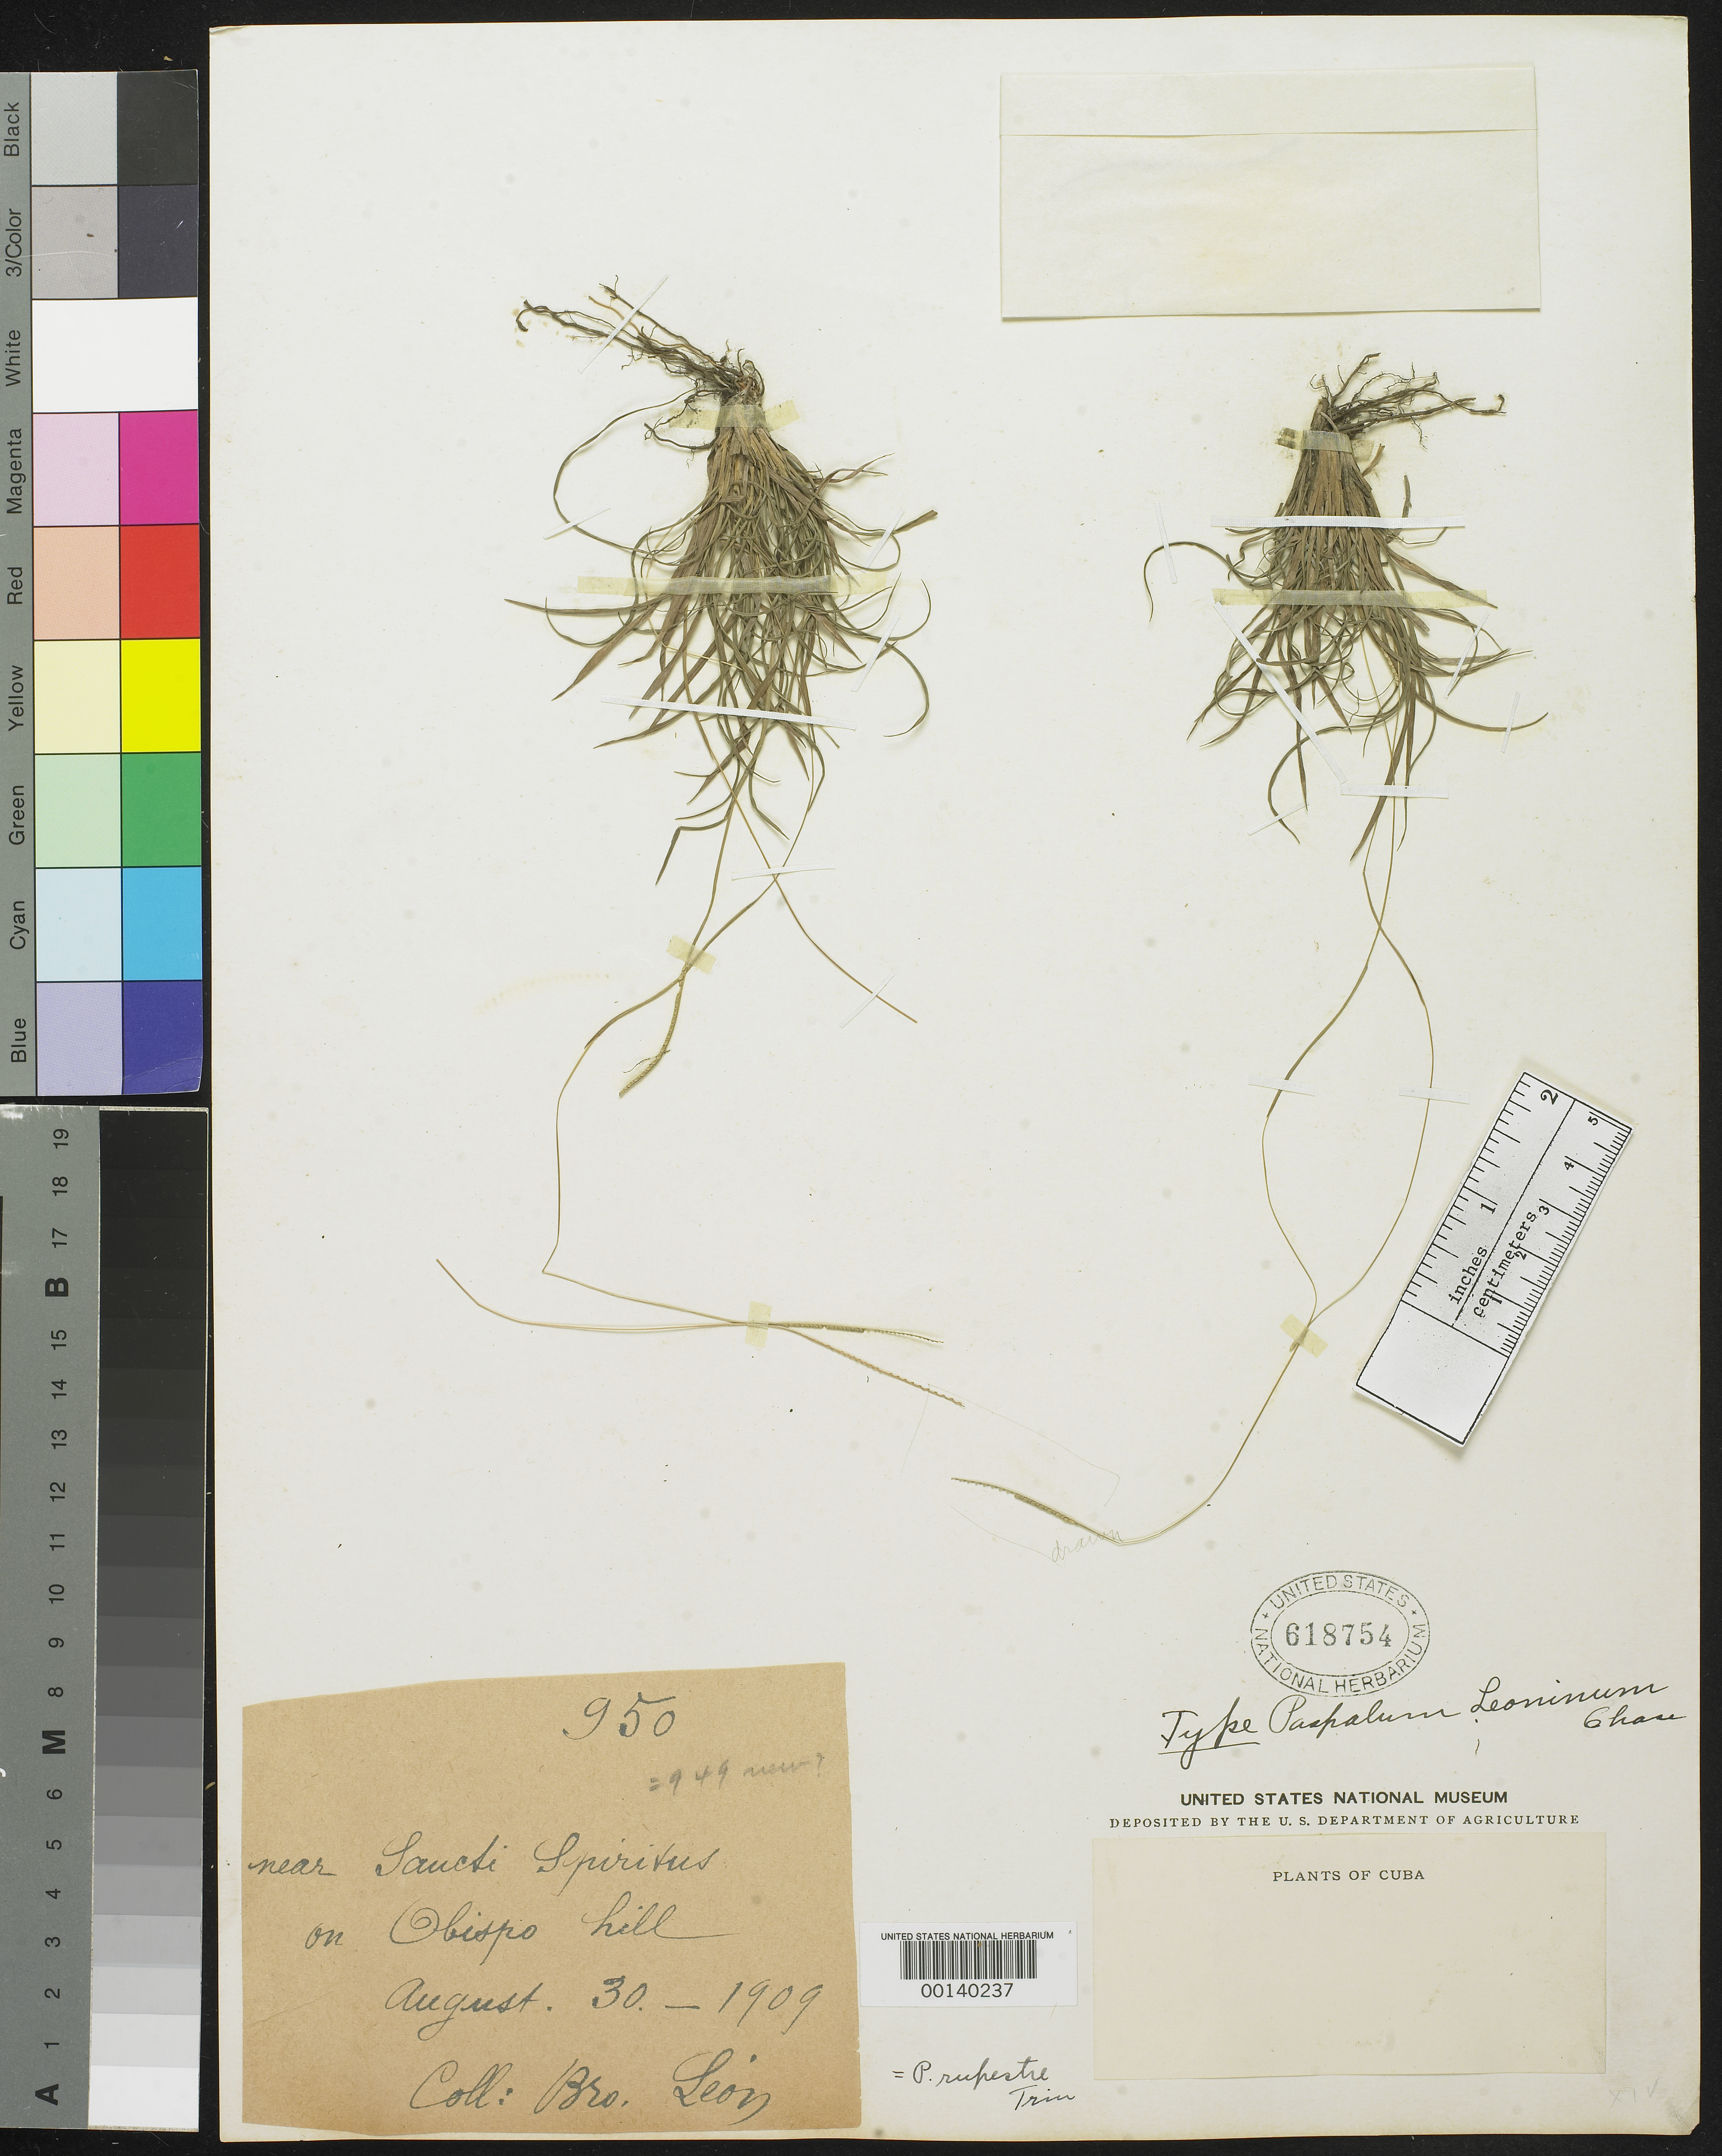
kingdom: Plantae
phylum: Tracheophyta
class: Liliopsida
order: Poales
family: Poaceae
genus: Paspalum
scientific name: Paspalum leoninum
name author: Chase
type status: Holotype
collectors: Bro. León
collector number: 950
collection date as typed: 30 Aug 1909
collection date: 1909-08-30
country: Cuba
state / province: Las Villas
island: Greater Antilles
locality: Near Sancti Spiritus, on Obispo Hill.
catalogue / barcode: US 618754